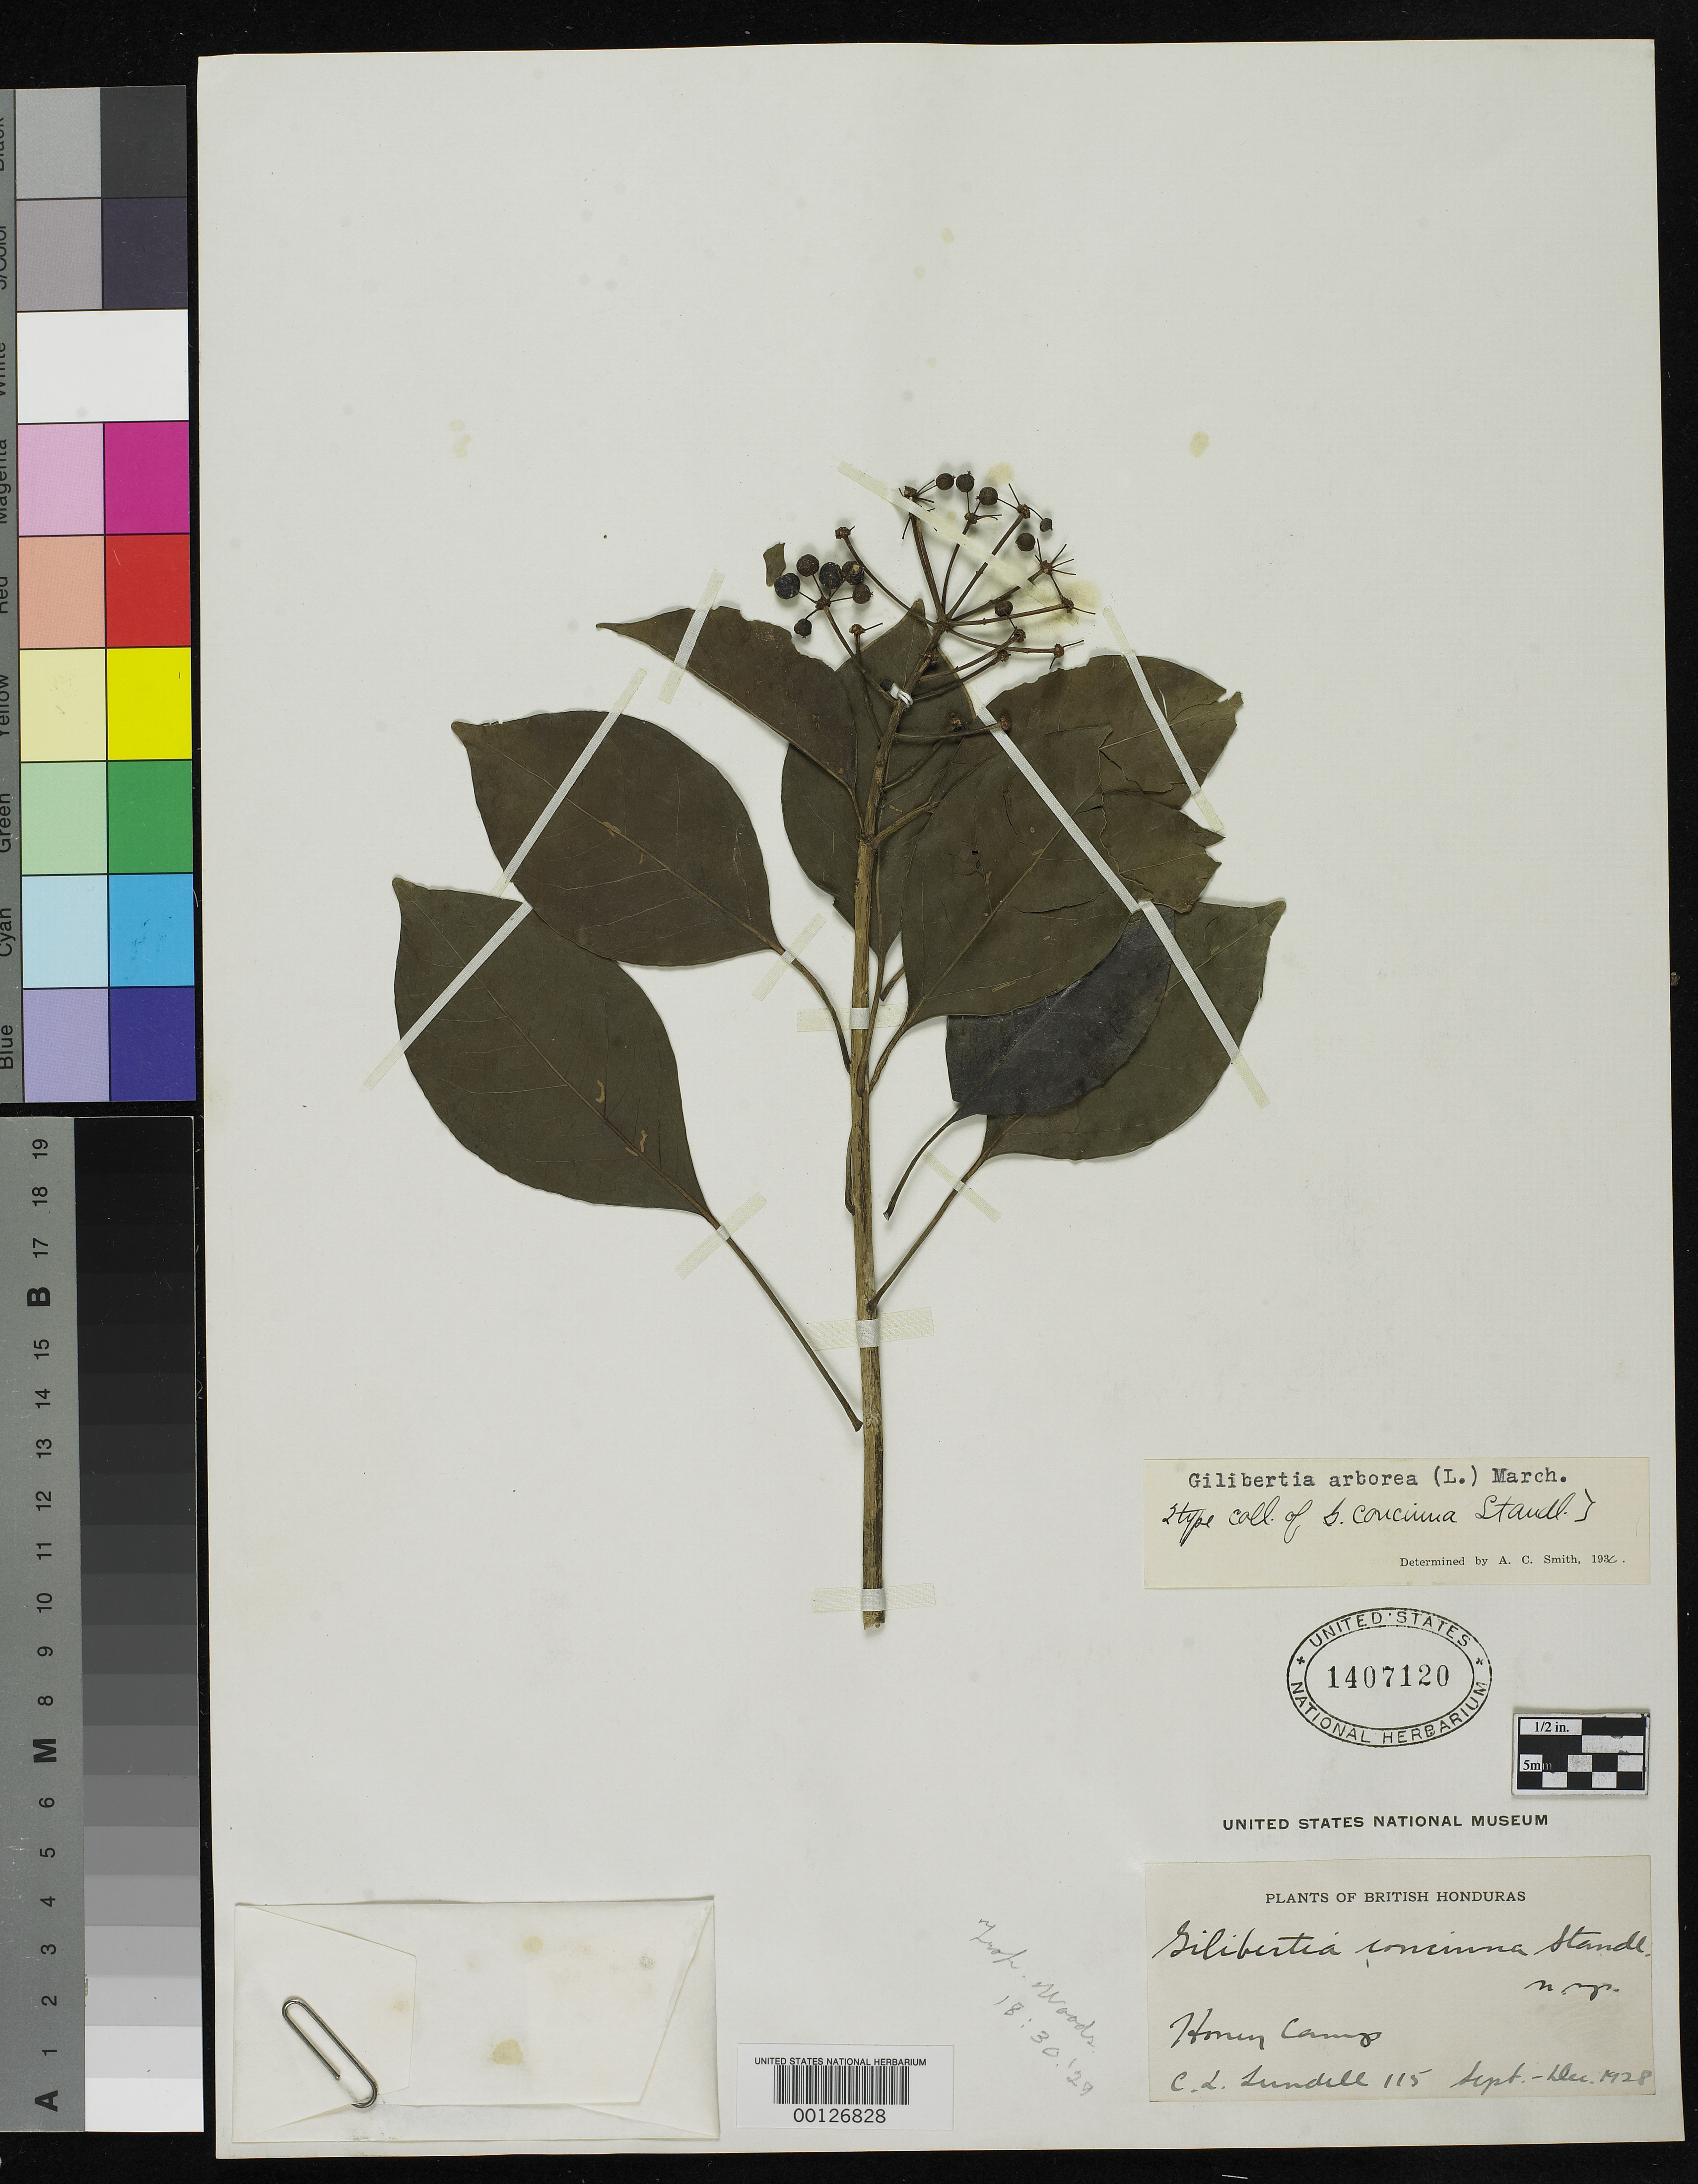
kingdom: Plantae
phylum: Tracheophyta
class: Magnoliopsida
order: Apiales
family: Araliaceae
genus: Gilibertia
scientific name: Gilibertia concinna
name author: Standl.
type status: Isotype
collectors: C. L. Lundell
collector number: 115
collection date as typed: Sep 1928 to -- Dec 1928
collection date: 1928-09/1928-12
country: Belize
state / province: Orange Walk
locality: Honey Camp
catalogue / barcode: US 1407120